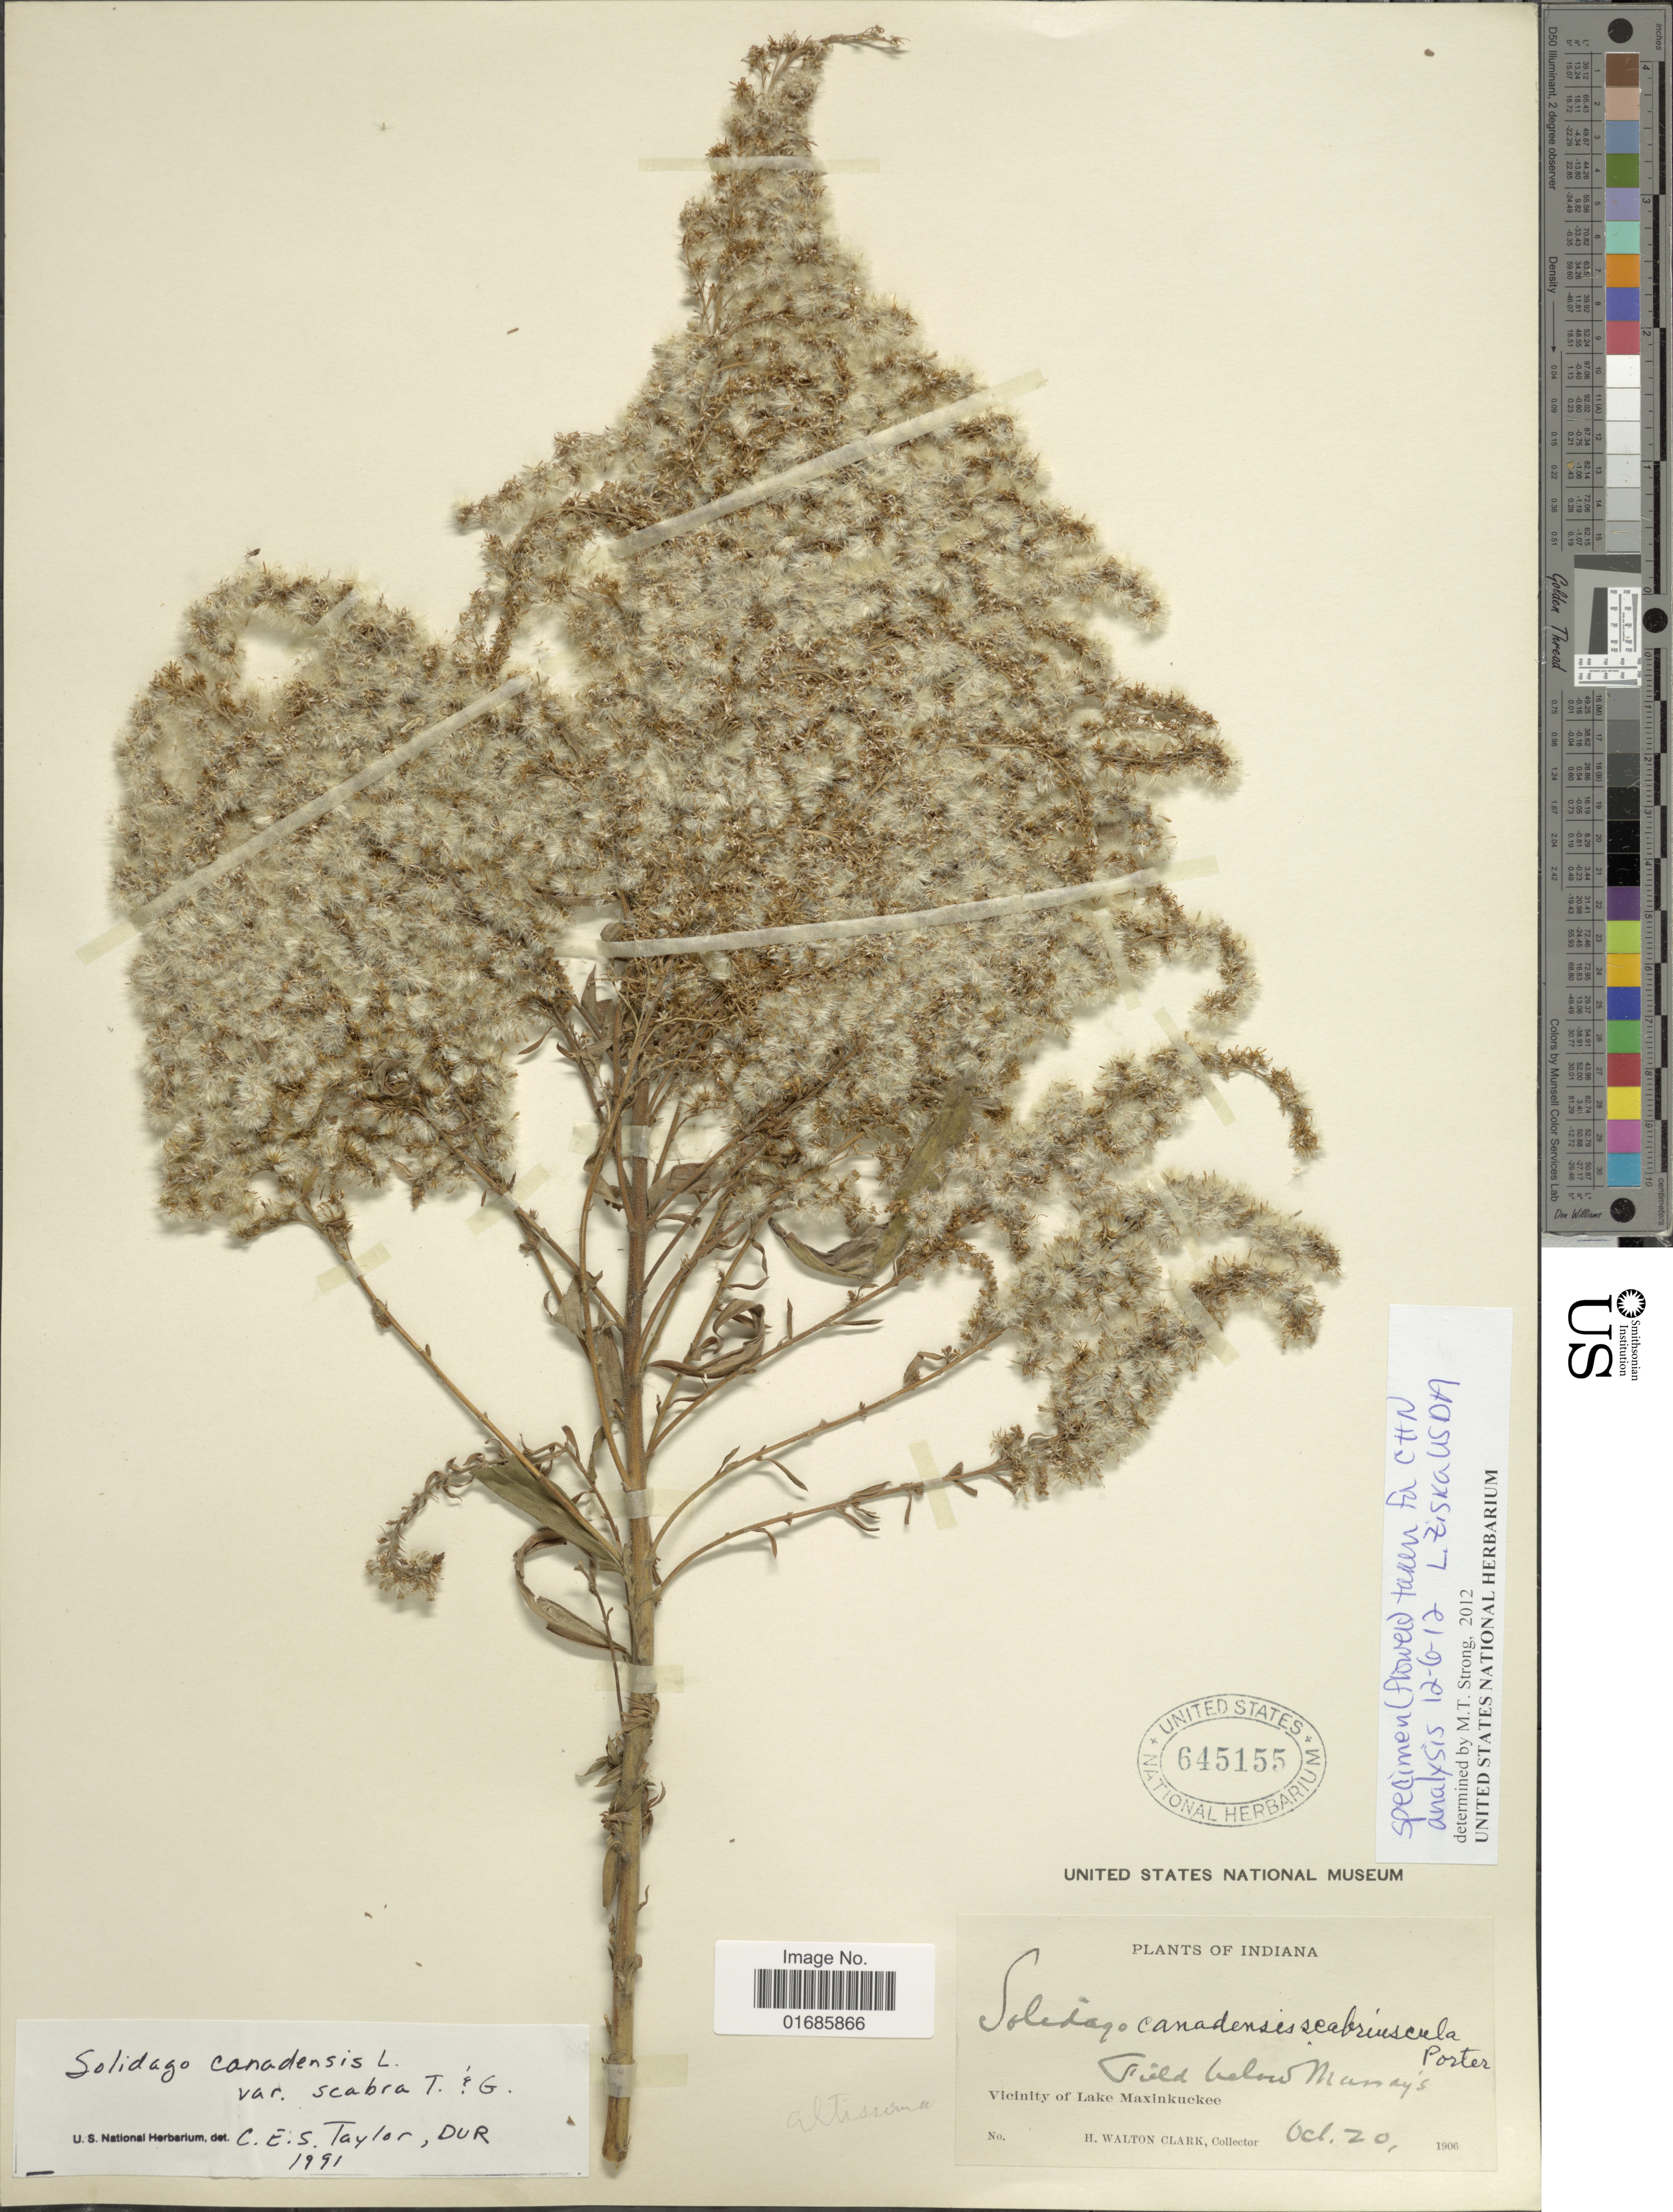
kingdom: Plantae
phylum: Tracheophyta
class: Magnoliopsida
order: Asterales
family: Asteraceae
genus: Solidago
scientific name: Solidago canadensis var. scabra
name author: (Muhl. ex Willd.) Torr. & A. Gray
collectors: H. W. Clark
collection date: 1906-10-20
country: United States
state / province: Indiana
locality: Field below Murray's, Vicinity of Lake Maxinkuckee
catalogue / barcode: US 645155